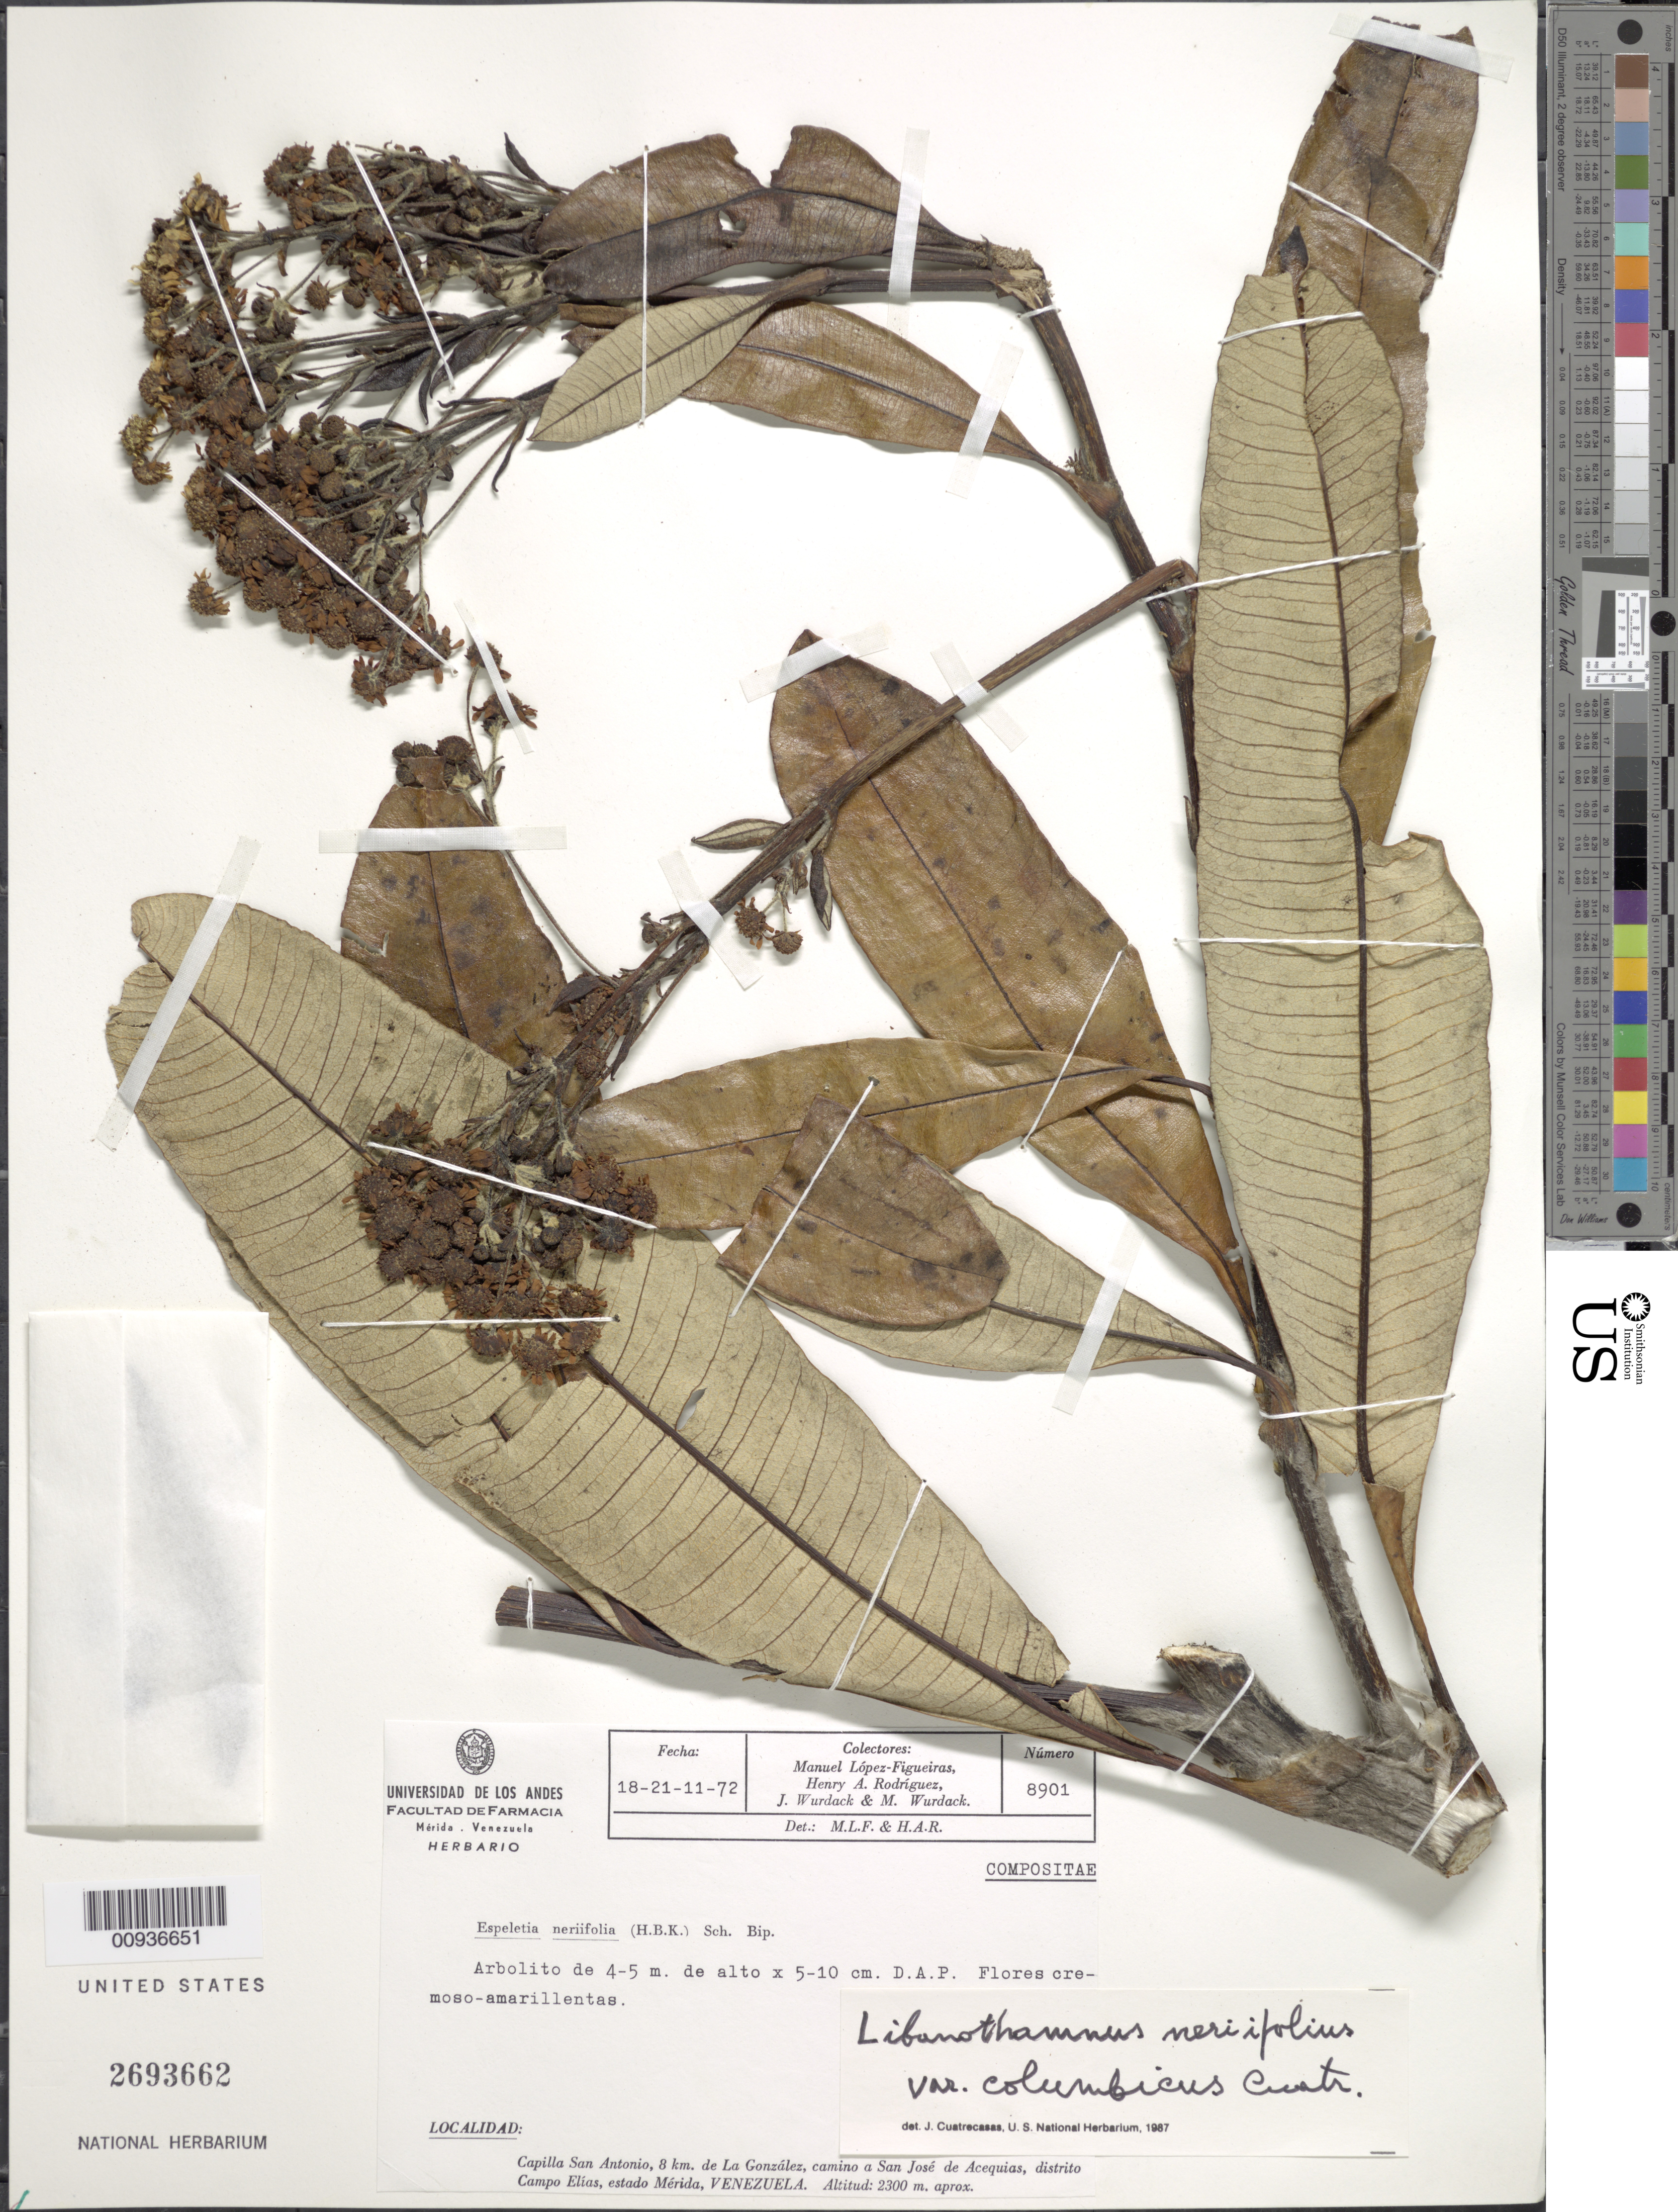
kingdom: Plantae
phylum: Tracheophyta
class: Magnoliopsida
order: Asterales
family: Asteraceae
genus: Libanothamnus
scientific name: Libanothamnus neriifolius var. columbicus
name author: (Cuatrec.) Cuatrec.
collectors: M. López Figueiras, H. A. Rodriguez, J. J. Wurdack & M. L. Wurdack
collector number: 8901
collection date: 1972-11-18/1972-11-21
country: Venezuela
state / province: Mérida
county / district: Campo Elías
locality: Capilla San Antonio, o km de La González, camino a San José de Acequias.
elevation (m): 2300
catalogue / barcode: US 2693662